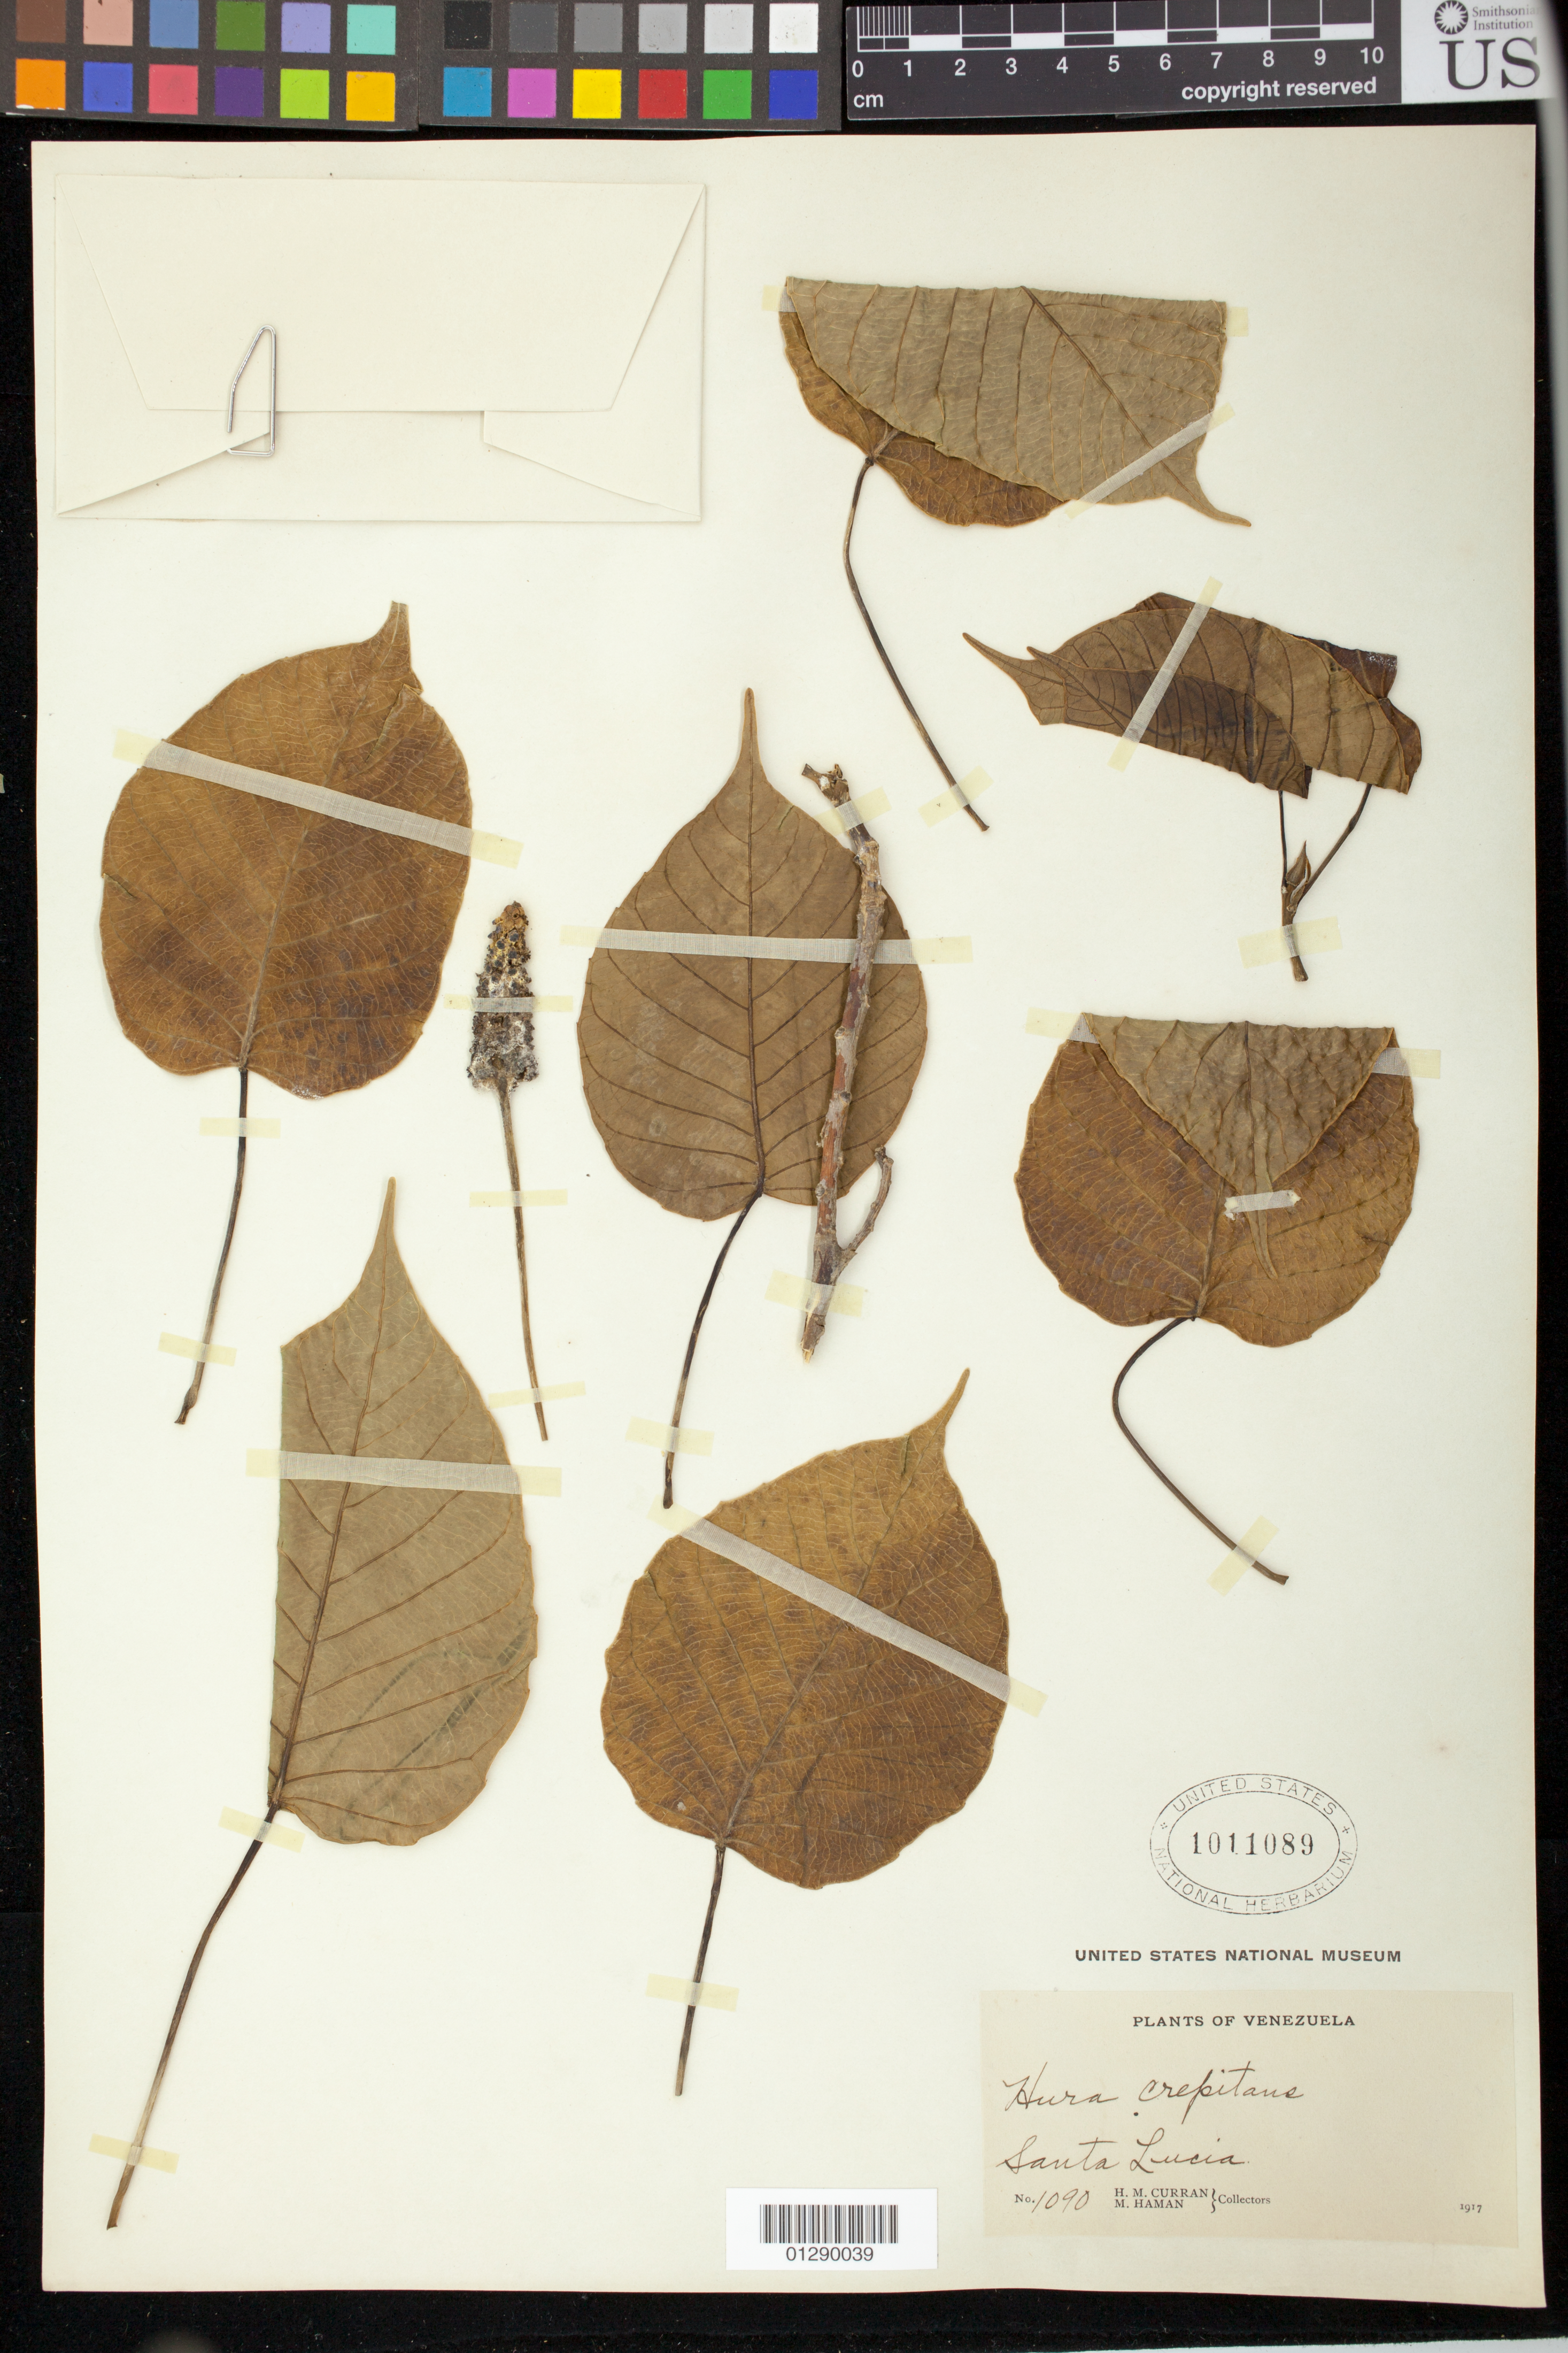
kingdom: Plantae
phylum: Tracheophyta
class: Magnoliopsida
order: Malpighiales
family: Euphorbiaceae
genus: Hura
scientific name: Hura crepitans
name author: L.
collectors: H. M. Curran & M. Haman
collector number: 1090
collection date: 1917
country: Venezuela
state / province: Miranda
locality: Santa Lucia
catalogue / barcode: US 1011089